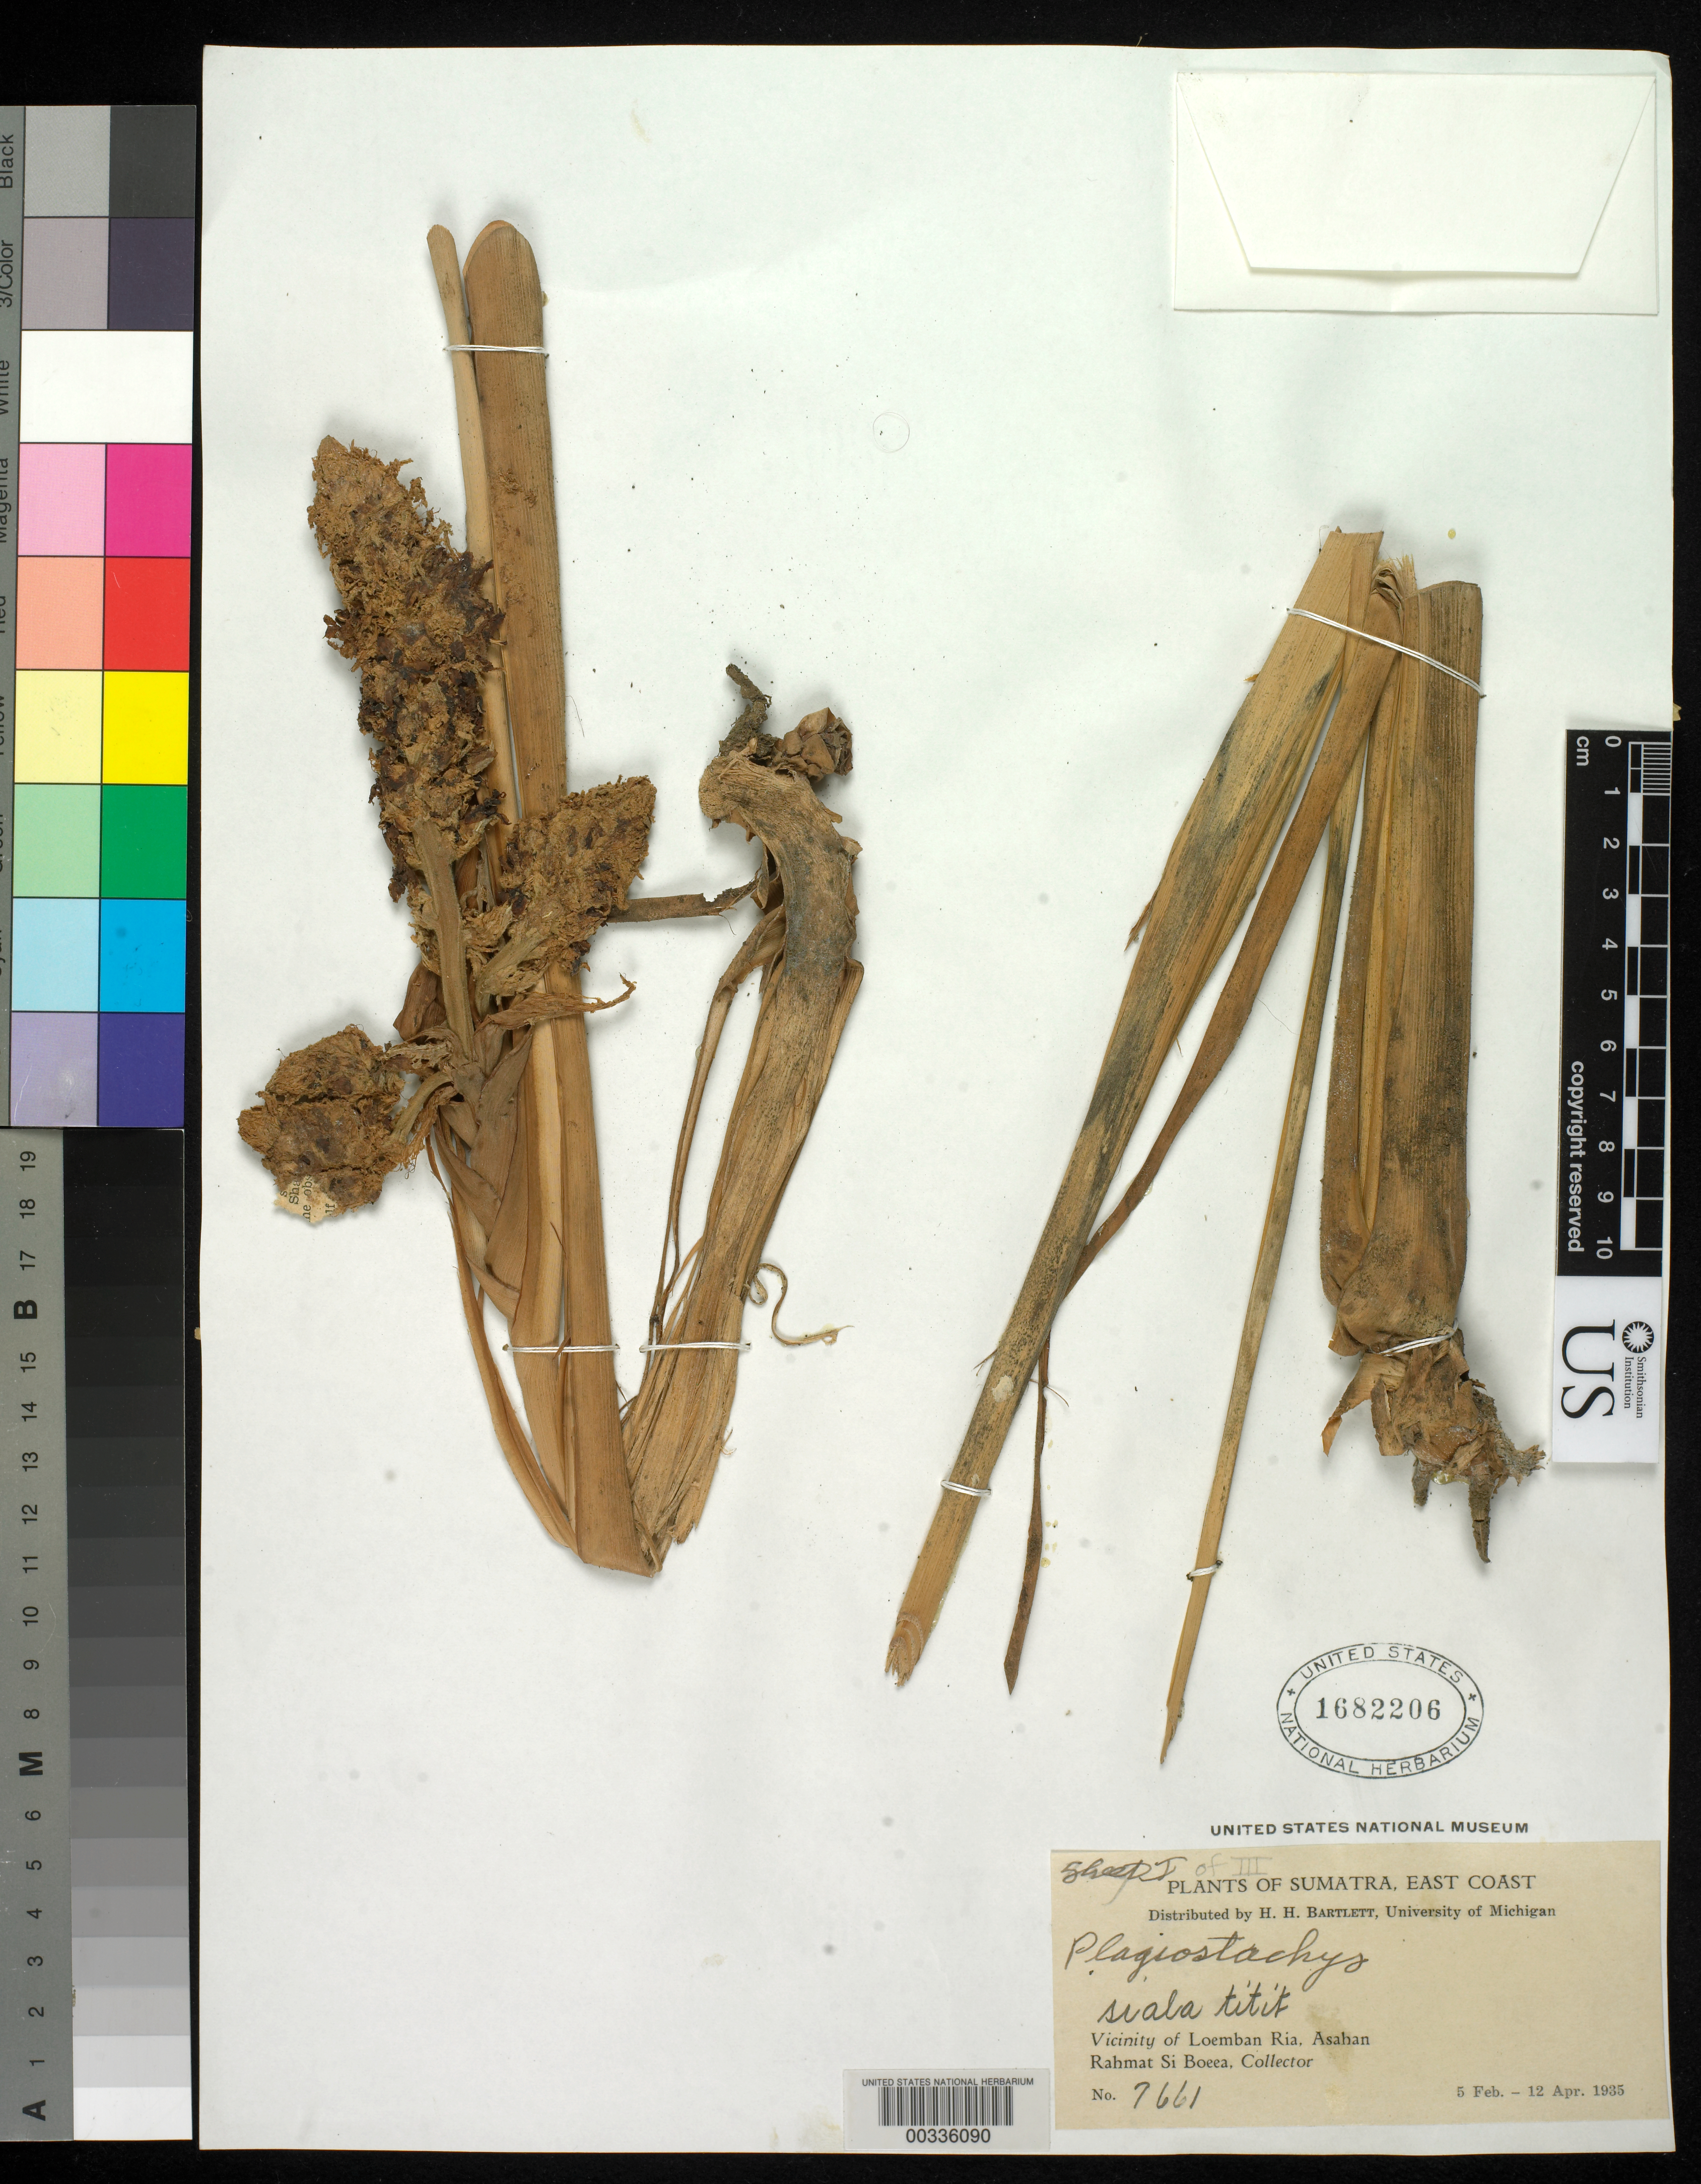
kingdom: Plantae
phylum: Tracheophyta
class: Liliopsida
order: Zingiberales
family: Zingiberaceae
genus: Plagiostachys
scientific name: Plagiostachys sp.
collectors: Rahmat Si Boeea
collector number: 7661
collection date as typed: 05 Feb 1935 to 12 Apr 1935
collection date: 1935-02-05/1935-04-12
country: Indonesia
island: Sumatra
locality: East coast, vicinity of loemban ria, asahan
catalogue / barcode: US 1682206